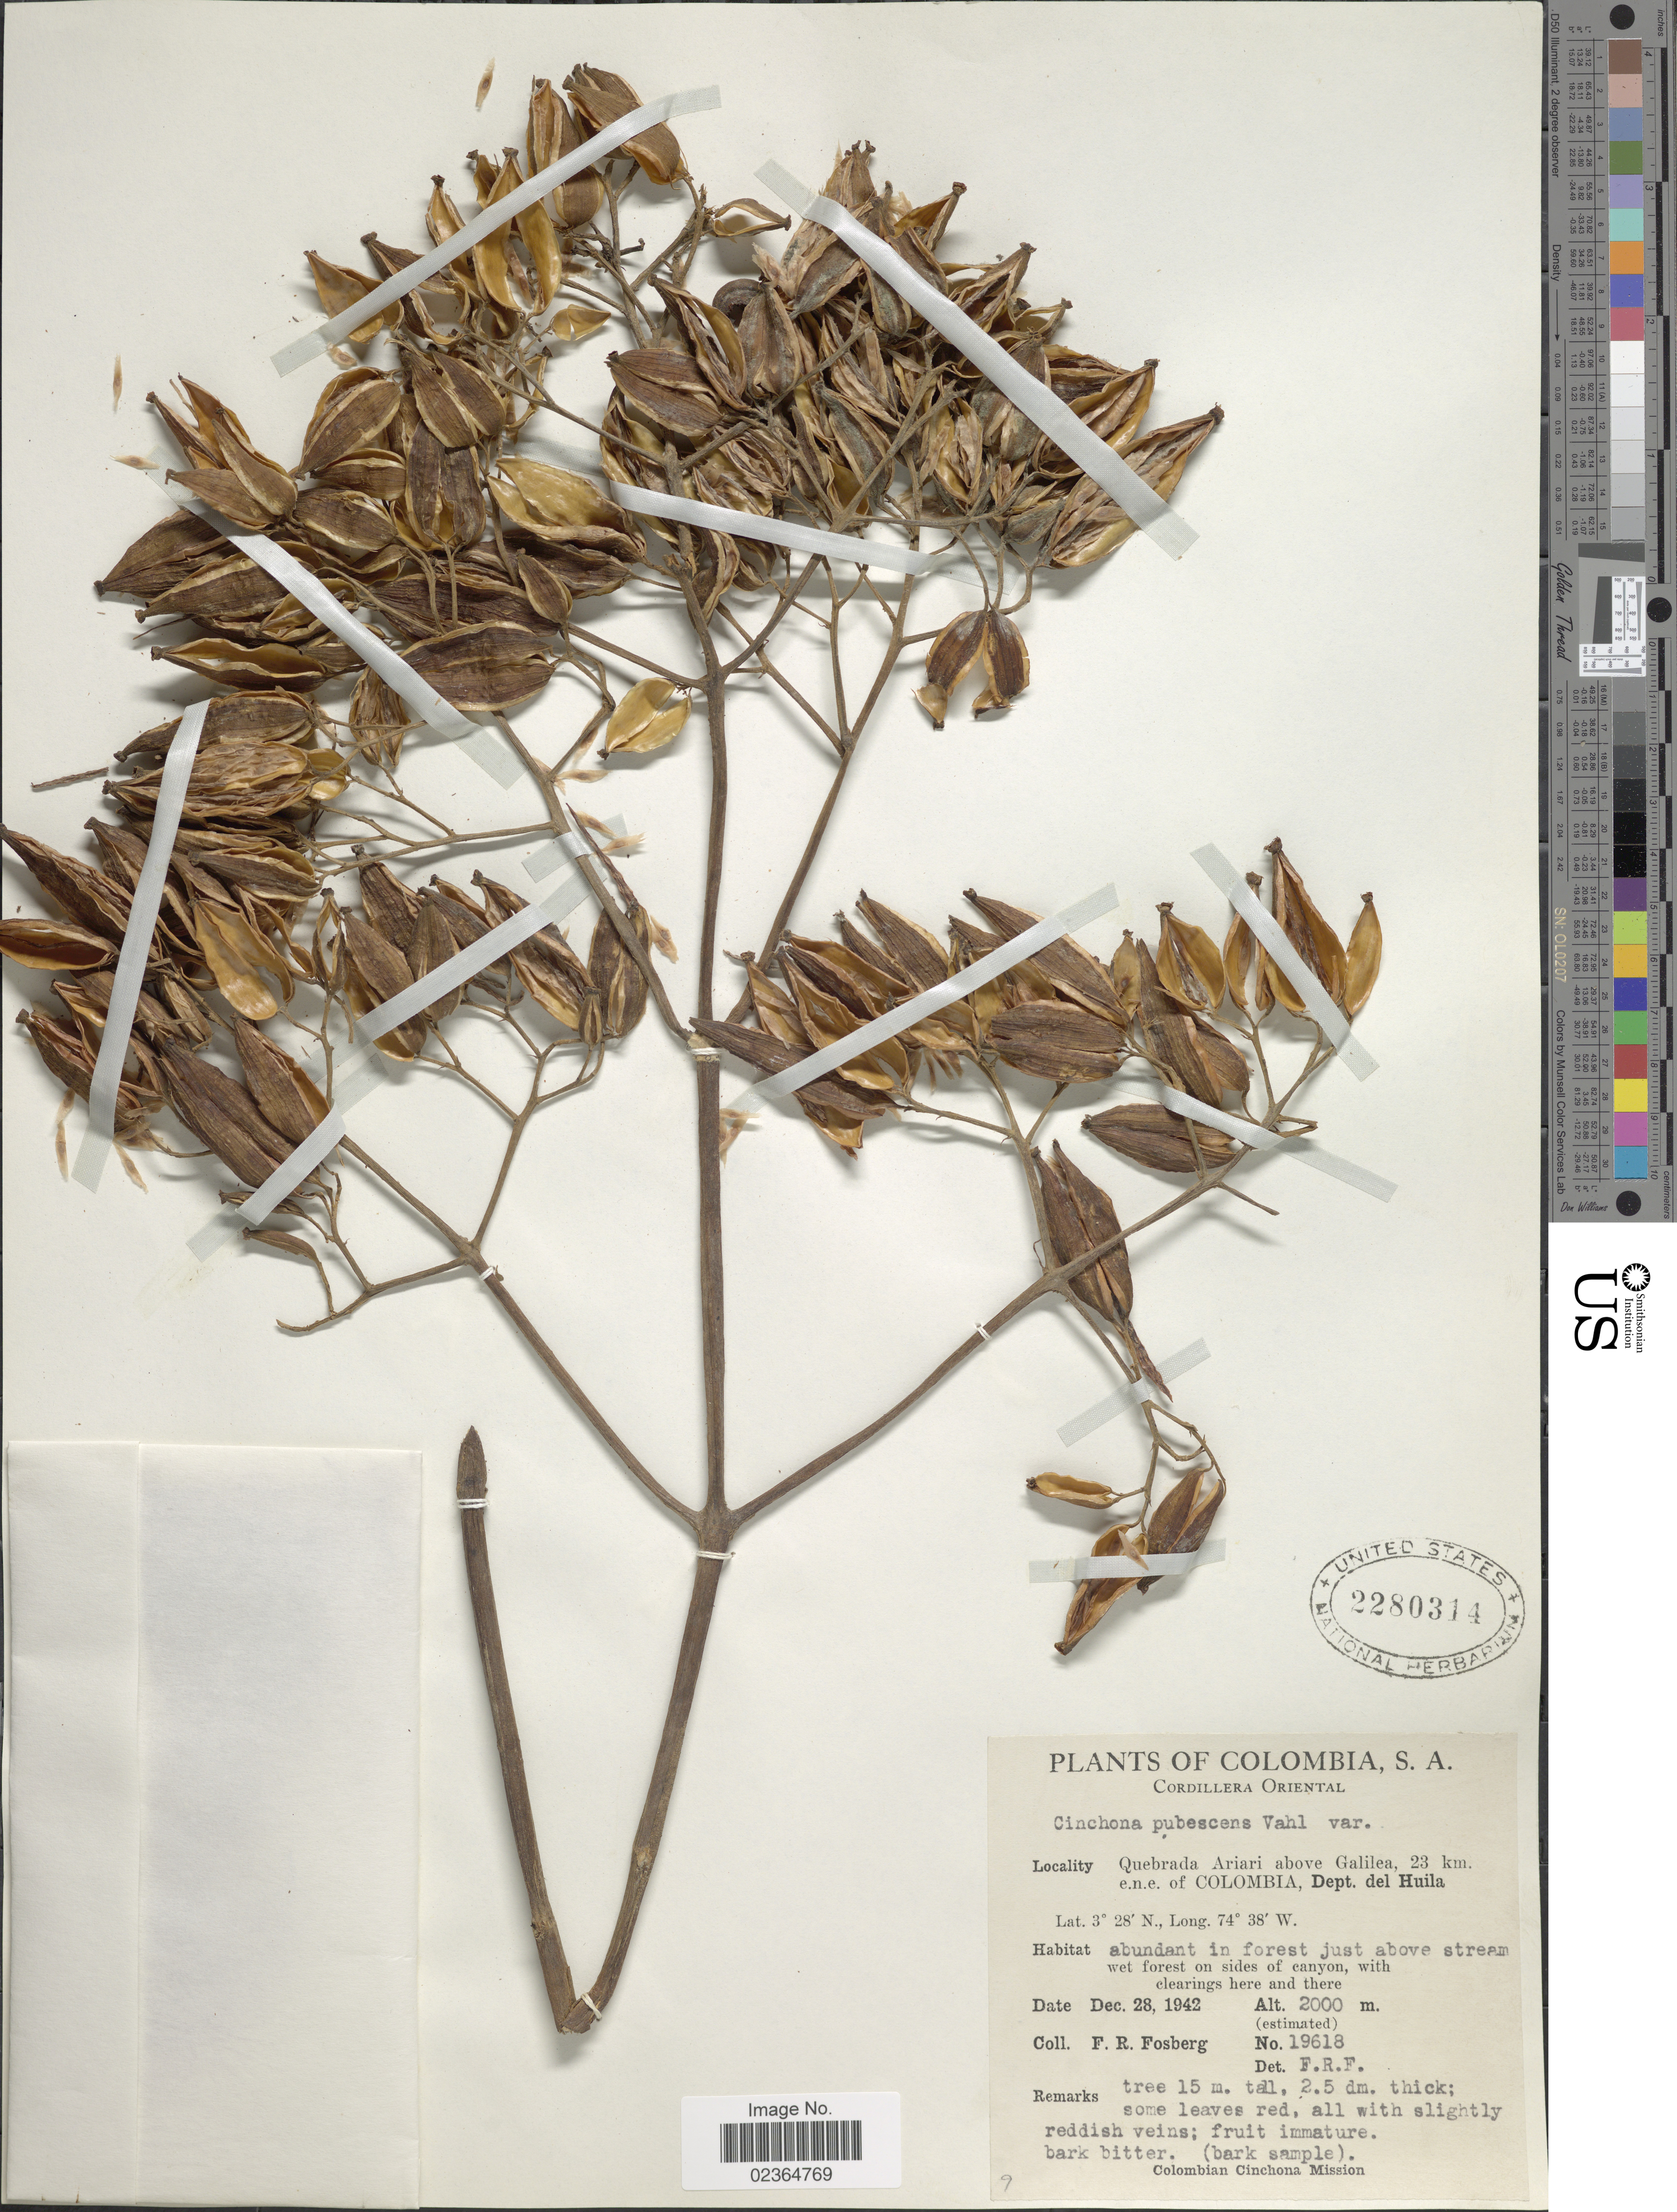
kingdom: Plantae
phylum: Tracheophyta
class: Magnoliopsida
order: Gentianales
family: Rubiaceae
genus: Cinchona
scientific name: Cinchona pubescens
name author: Vahl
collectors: F. R. Fosberg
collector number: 19618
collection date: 1942-12-28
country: Colombia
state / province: Huila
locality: Cordillera Oriental. Quebrada .Ariari above Galilea, 23 km. e.n.e. of Colombia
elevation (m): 2000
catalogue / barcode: US 2280314